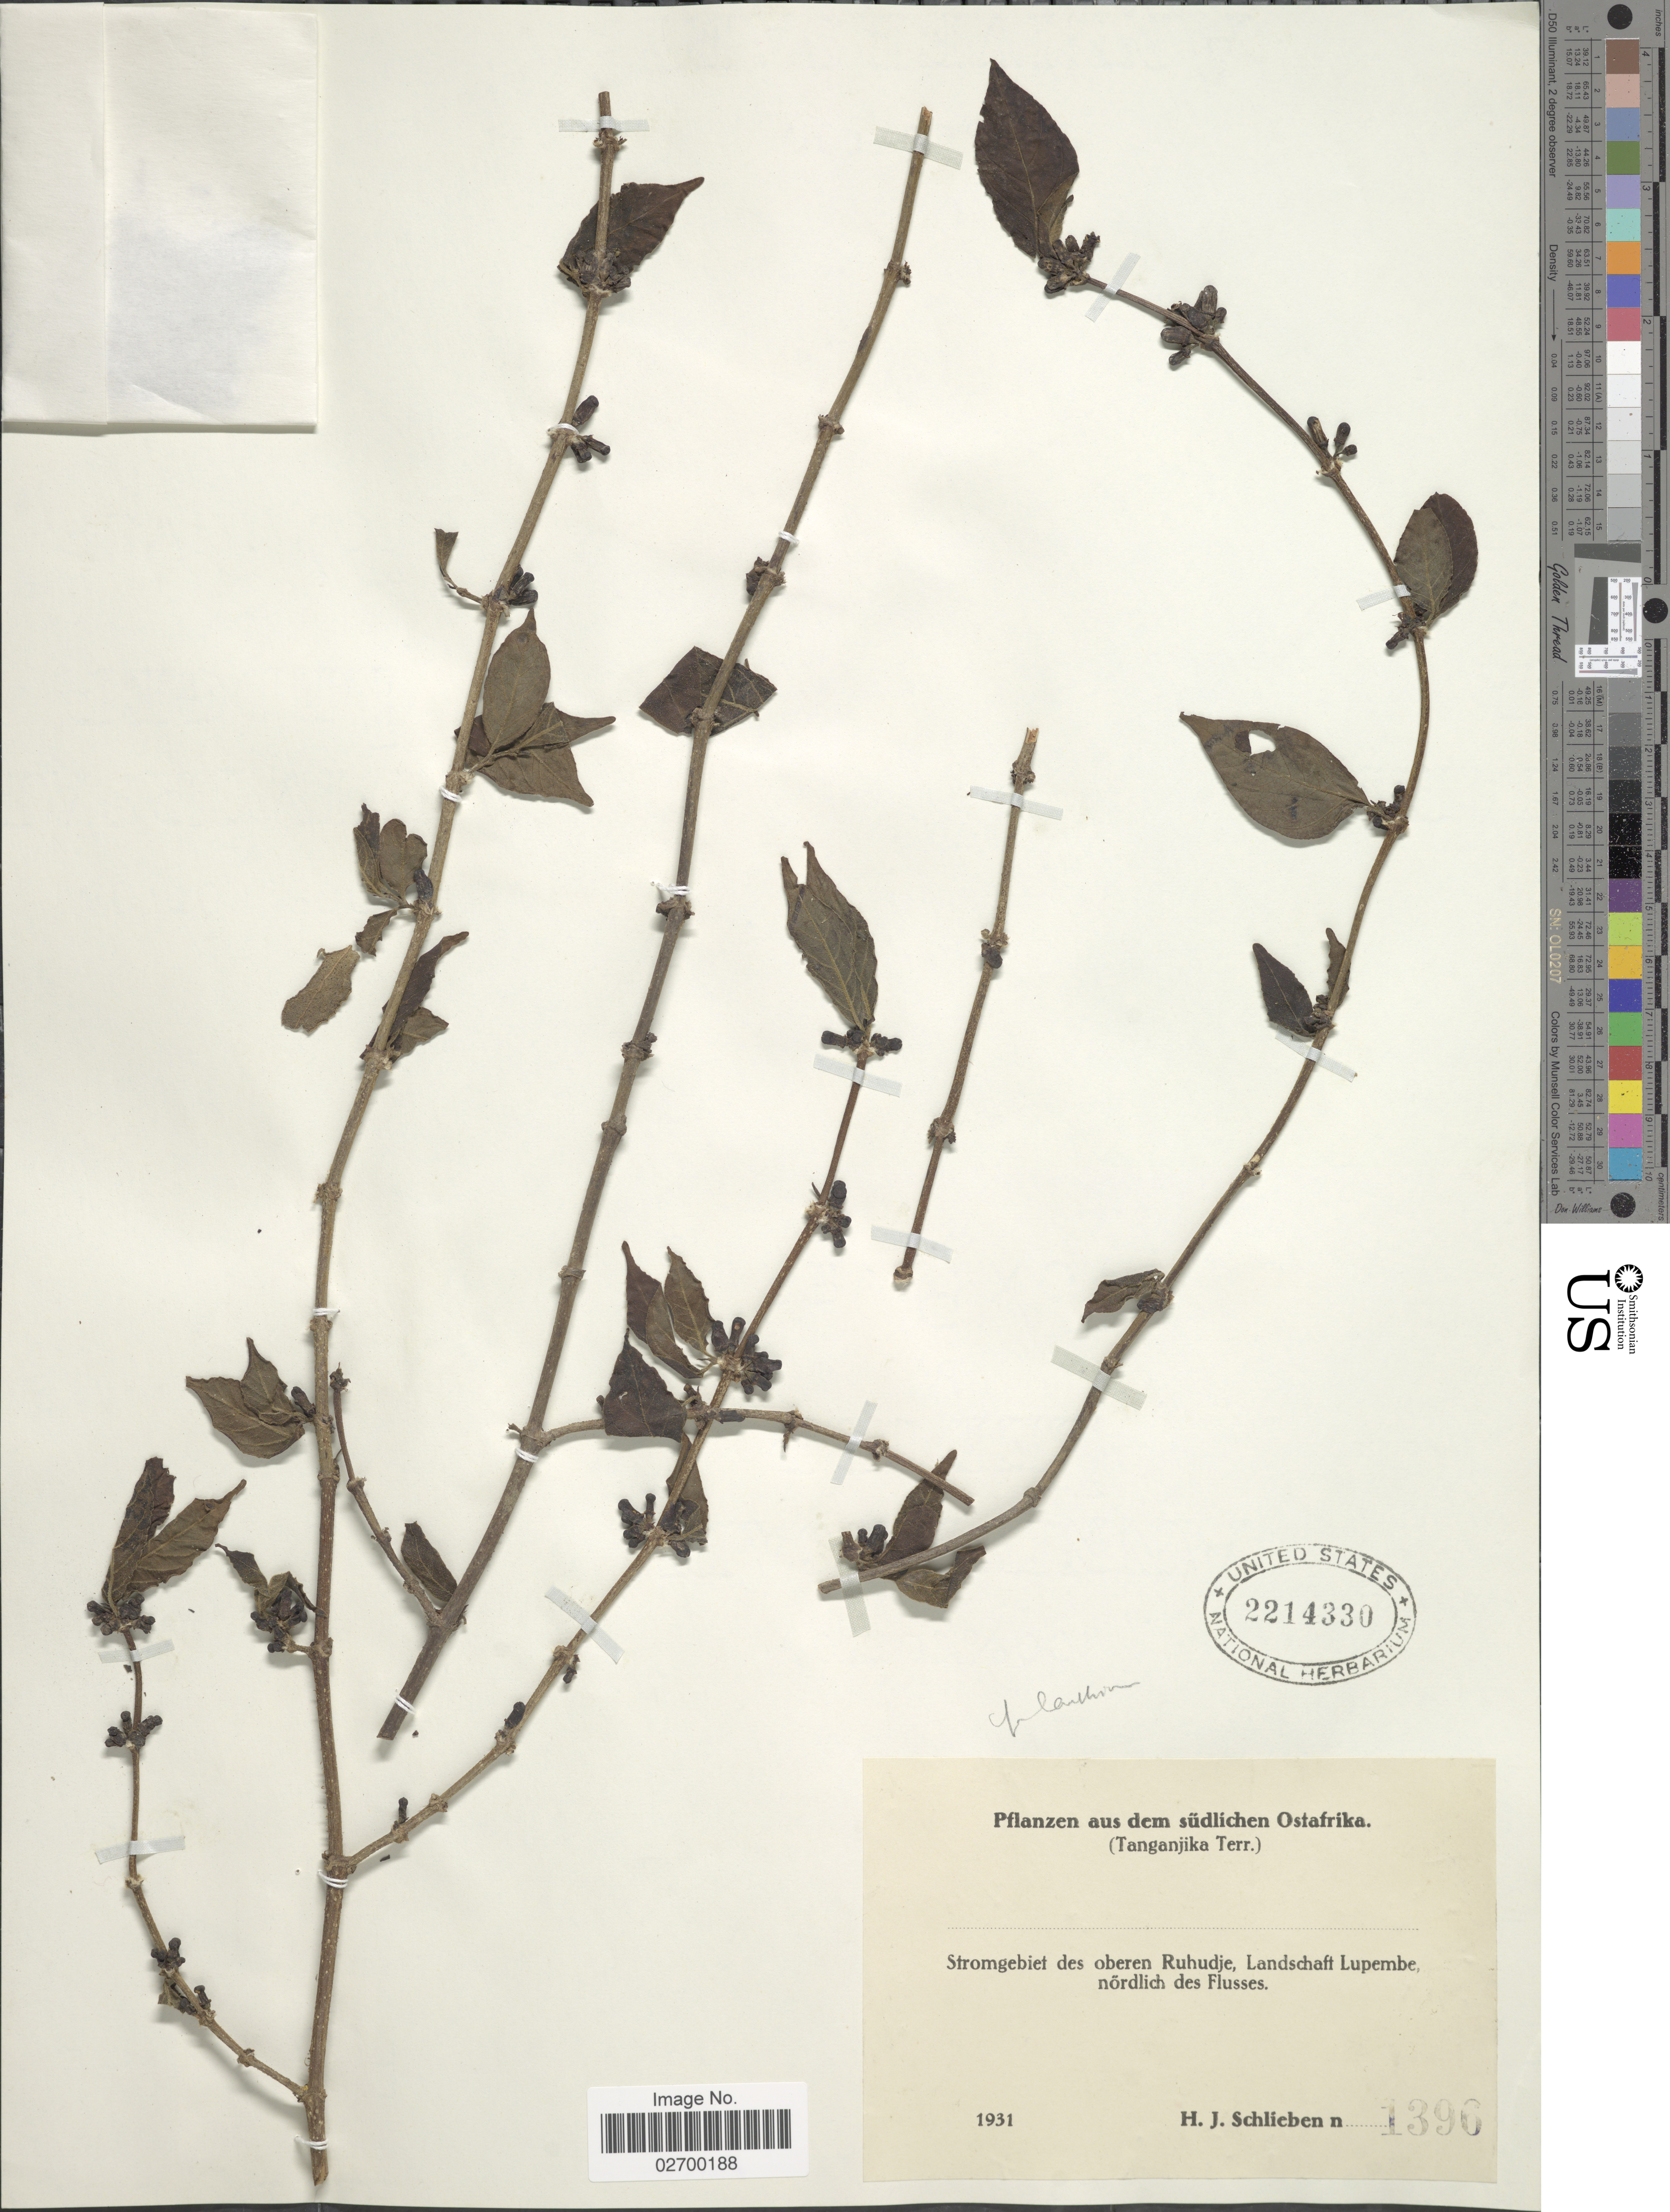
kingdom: Plantae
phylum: Tracheophyta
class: Magnoliopsida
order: Gentianales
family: Rubiaceae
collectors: H. J. Schlieben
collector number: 1396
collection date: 1931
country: Tanzania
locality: Sudlichen Ostafrika. (Tanganjika Terr.) Stromgebiet des oberen Ruhudje, Landschaft Lupembe, nordlich des Flusses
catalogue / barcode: US 2214330